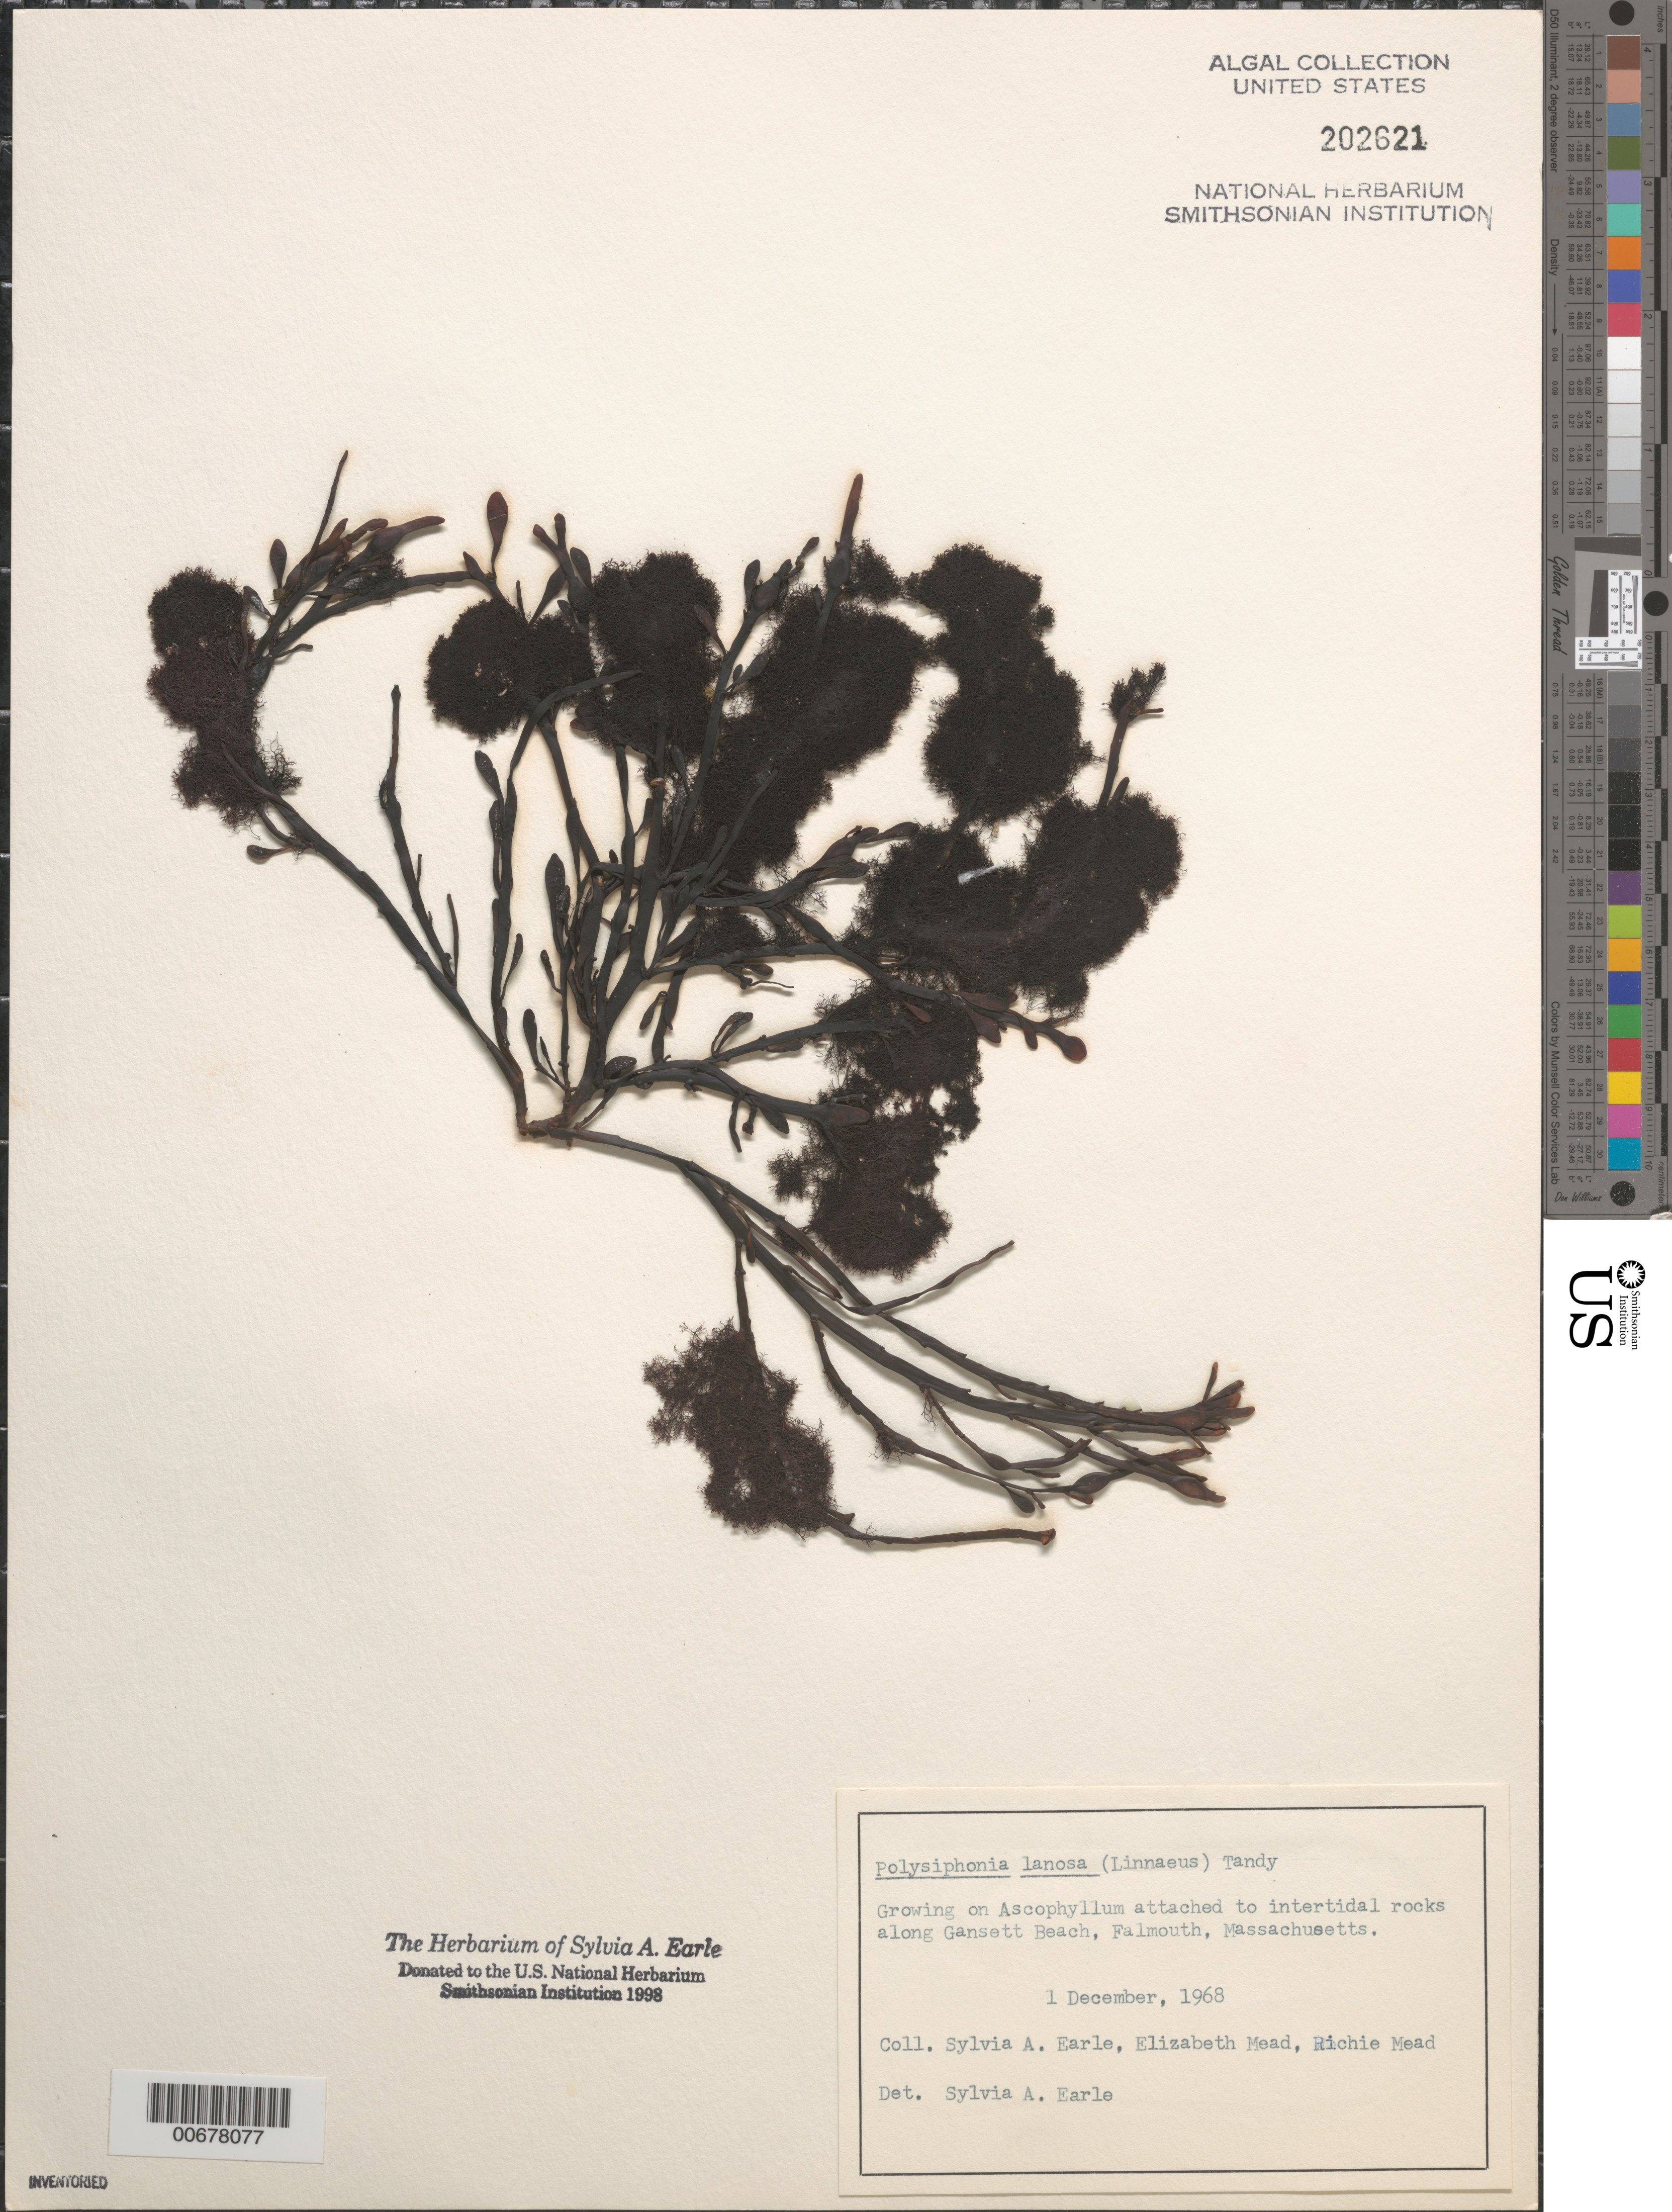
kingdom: Plantae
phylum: Rhodophyta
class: Florideophyceae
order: Ceramiales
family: Rhodomelaceae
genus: Vertebrata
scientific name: Vertebrata lanosa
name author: (L.) T.A. Chr.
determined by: Algae name updating Project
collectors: S. A. Earle, E. Mead & R. Mead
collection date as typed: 01 Dec 1968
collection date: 1968-12-01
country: United States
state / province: Massachusetts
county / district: Barnstable County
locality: Falmouth, Gansett Beach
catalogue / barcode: US 202621